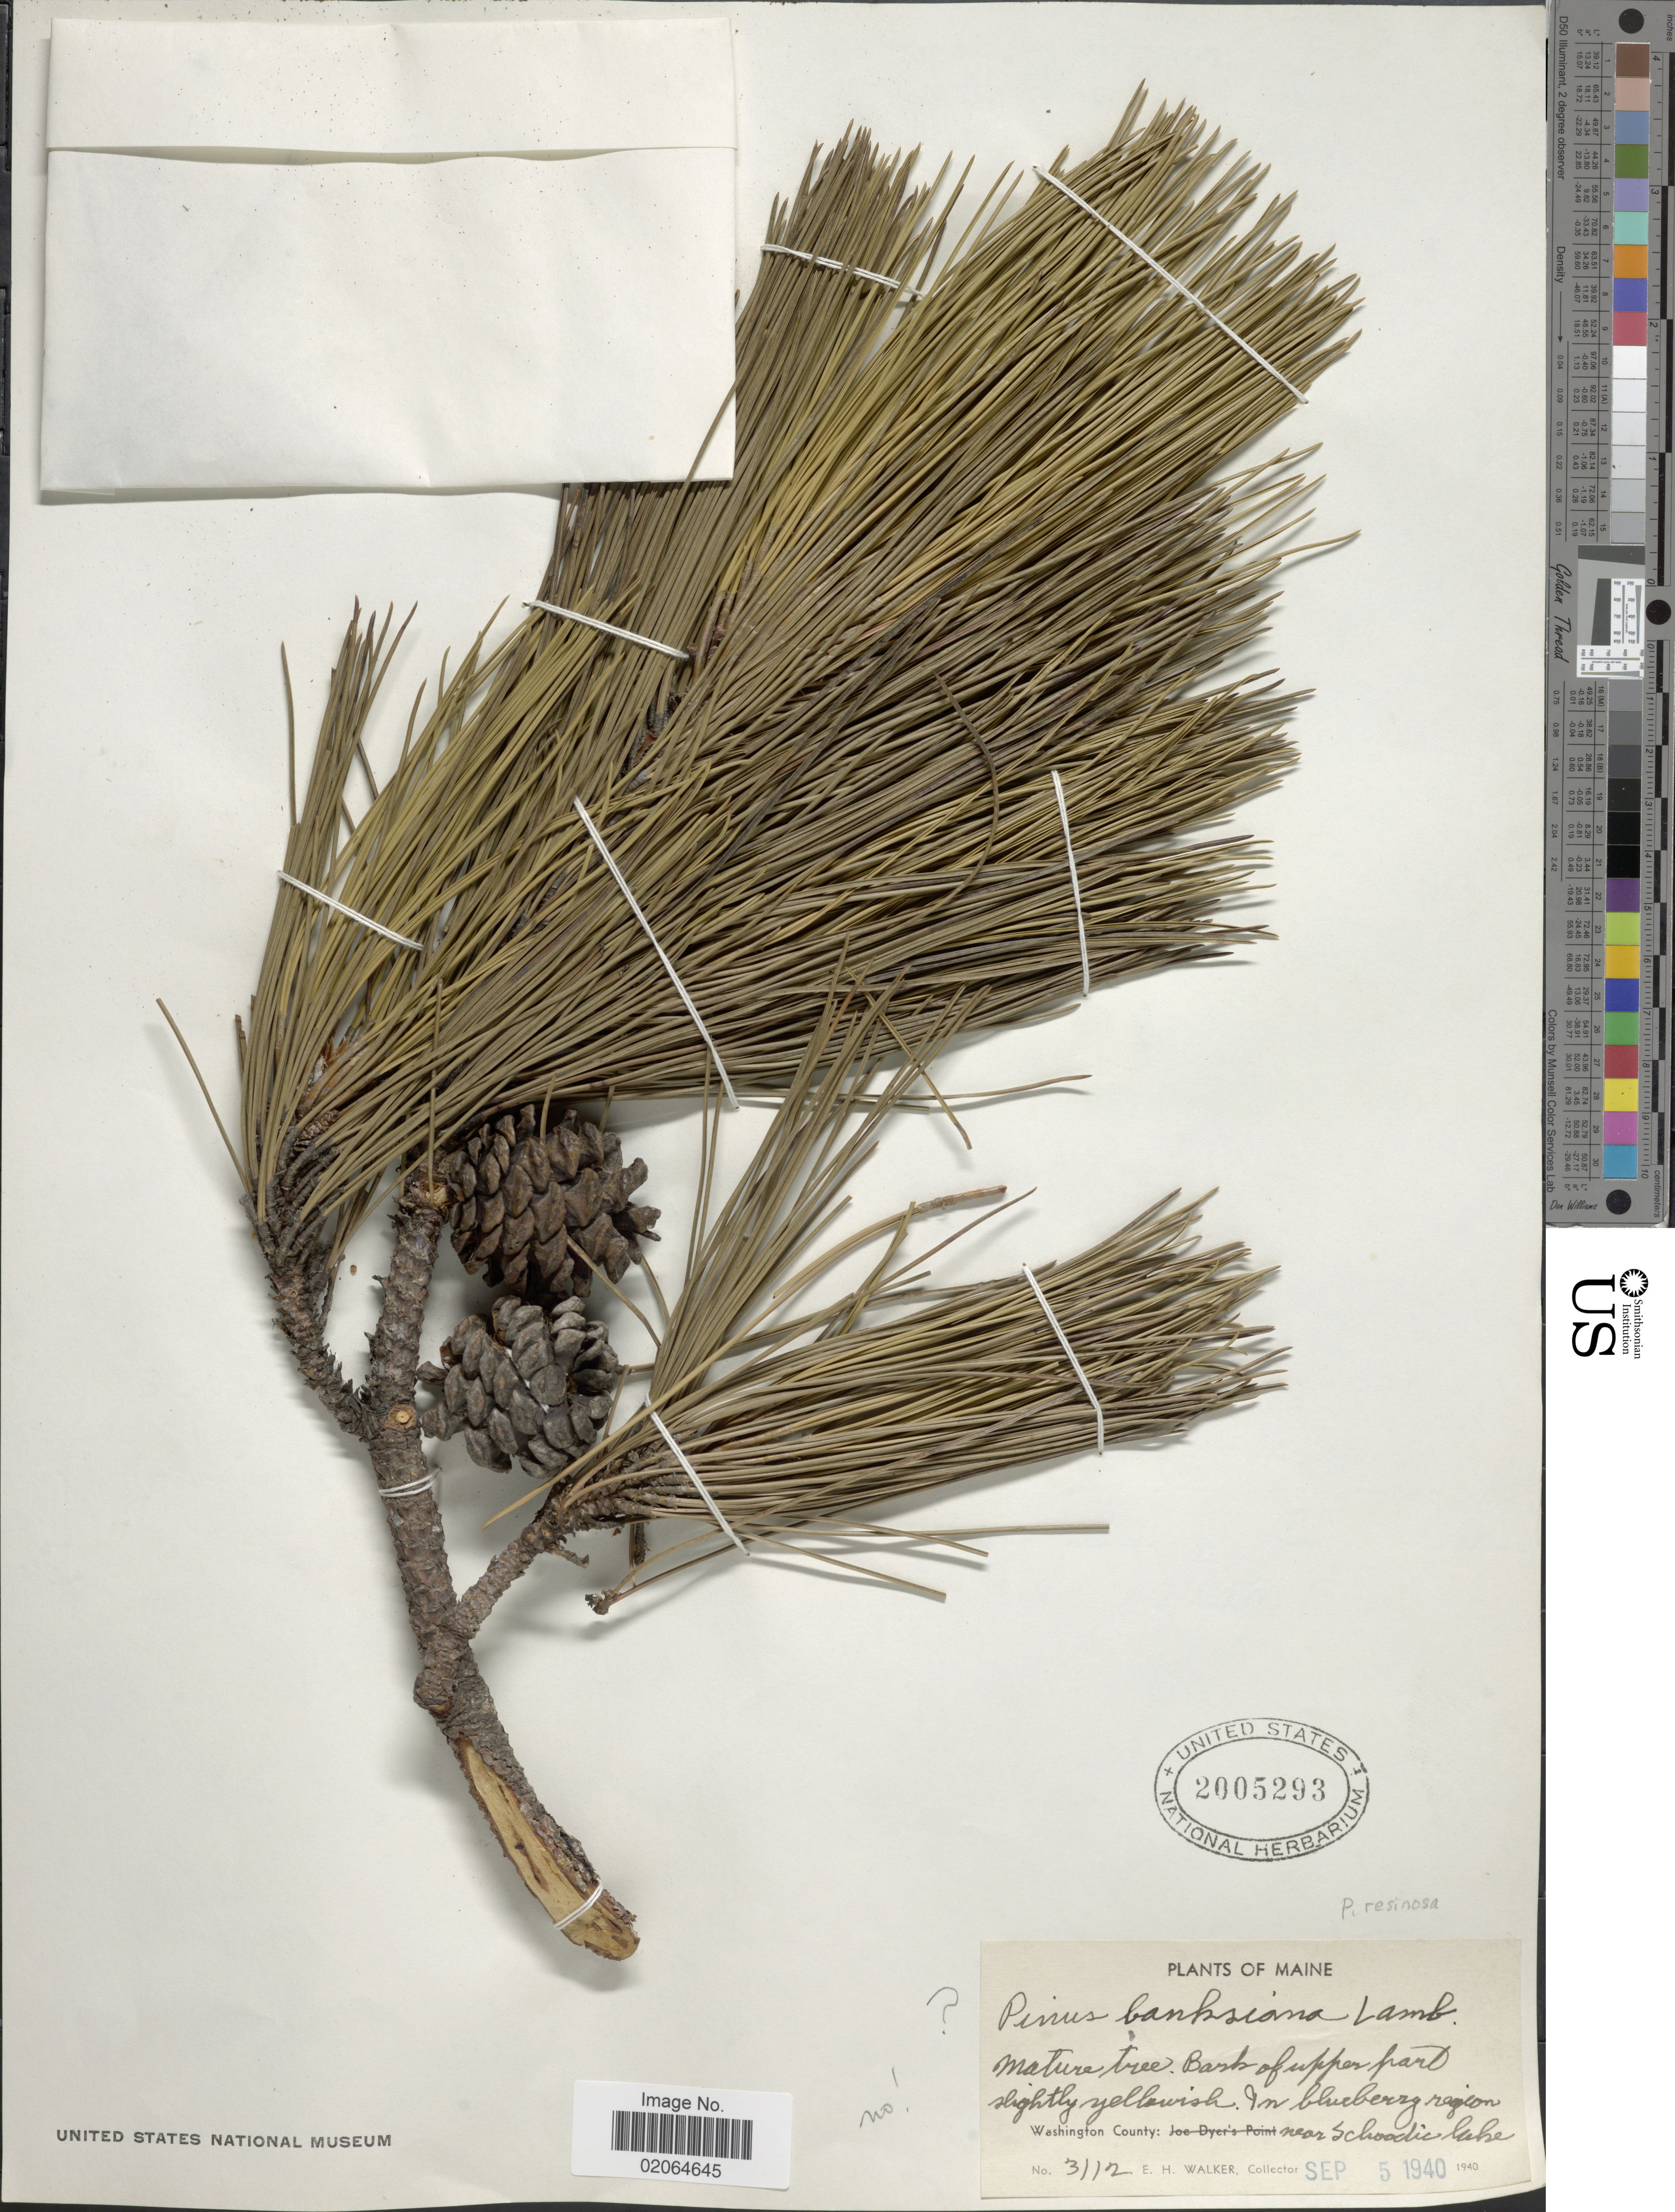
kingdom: Plantae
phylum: Tracheophyta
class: Pinopsida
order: Pinales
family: Pinaceae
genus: Pinus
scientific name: Pinus resinosa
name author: Aiton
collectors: E. H. Walker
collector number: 3112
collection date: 1940-09-05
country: United States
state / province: Maine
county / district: Washington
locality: In blueberry region. Washington County: near Schoodic Lake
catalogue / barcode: US 2005293